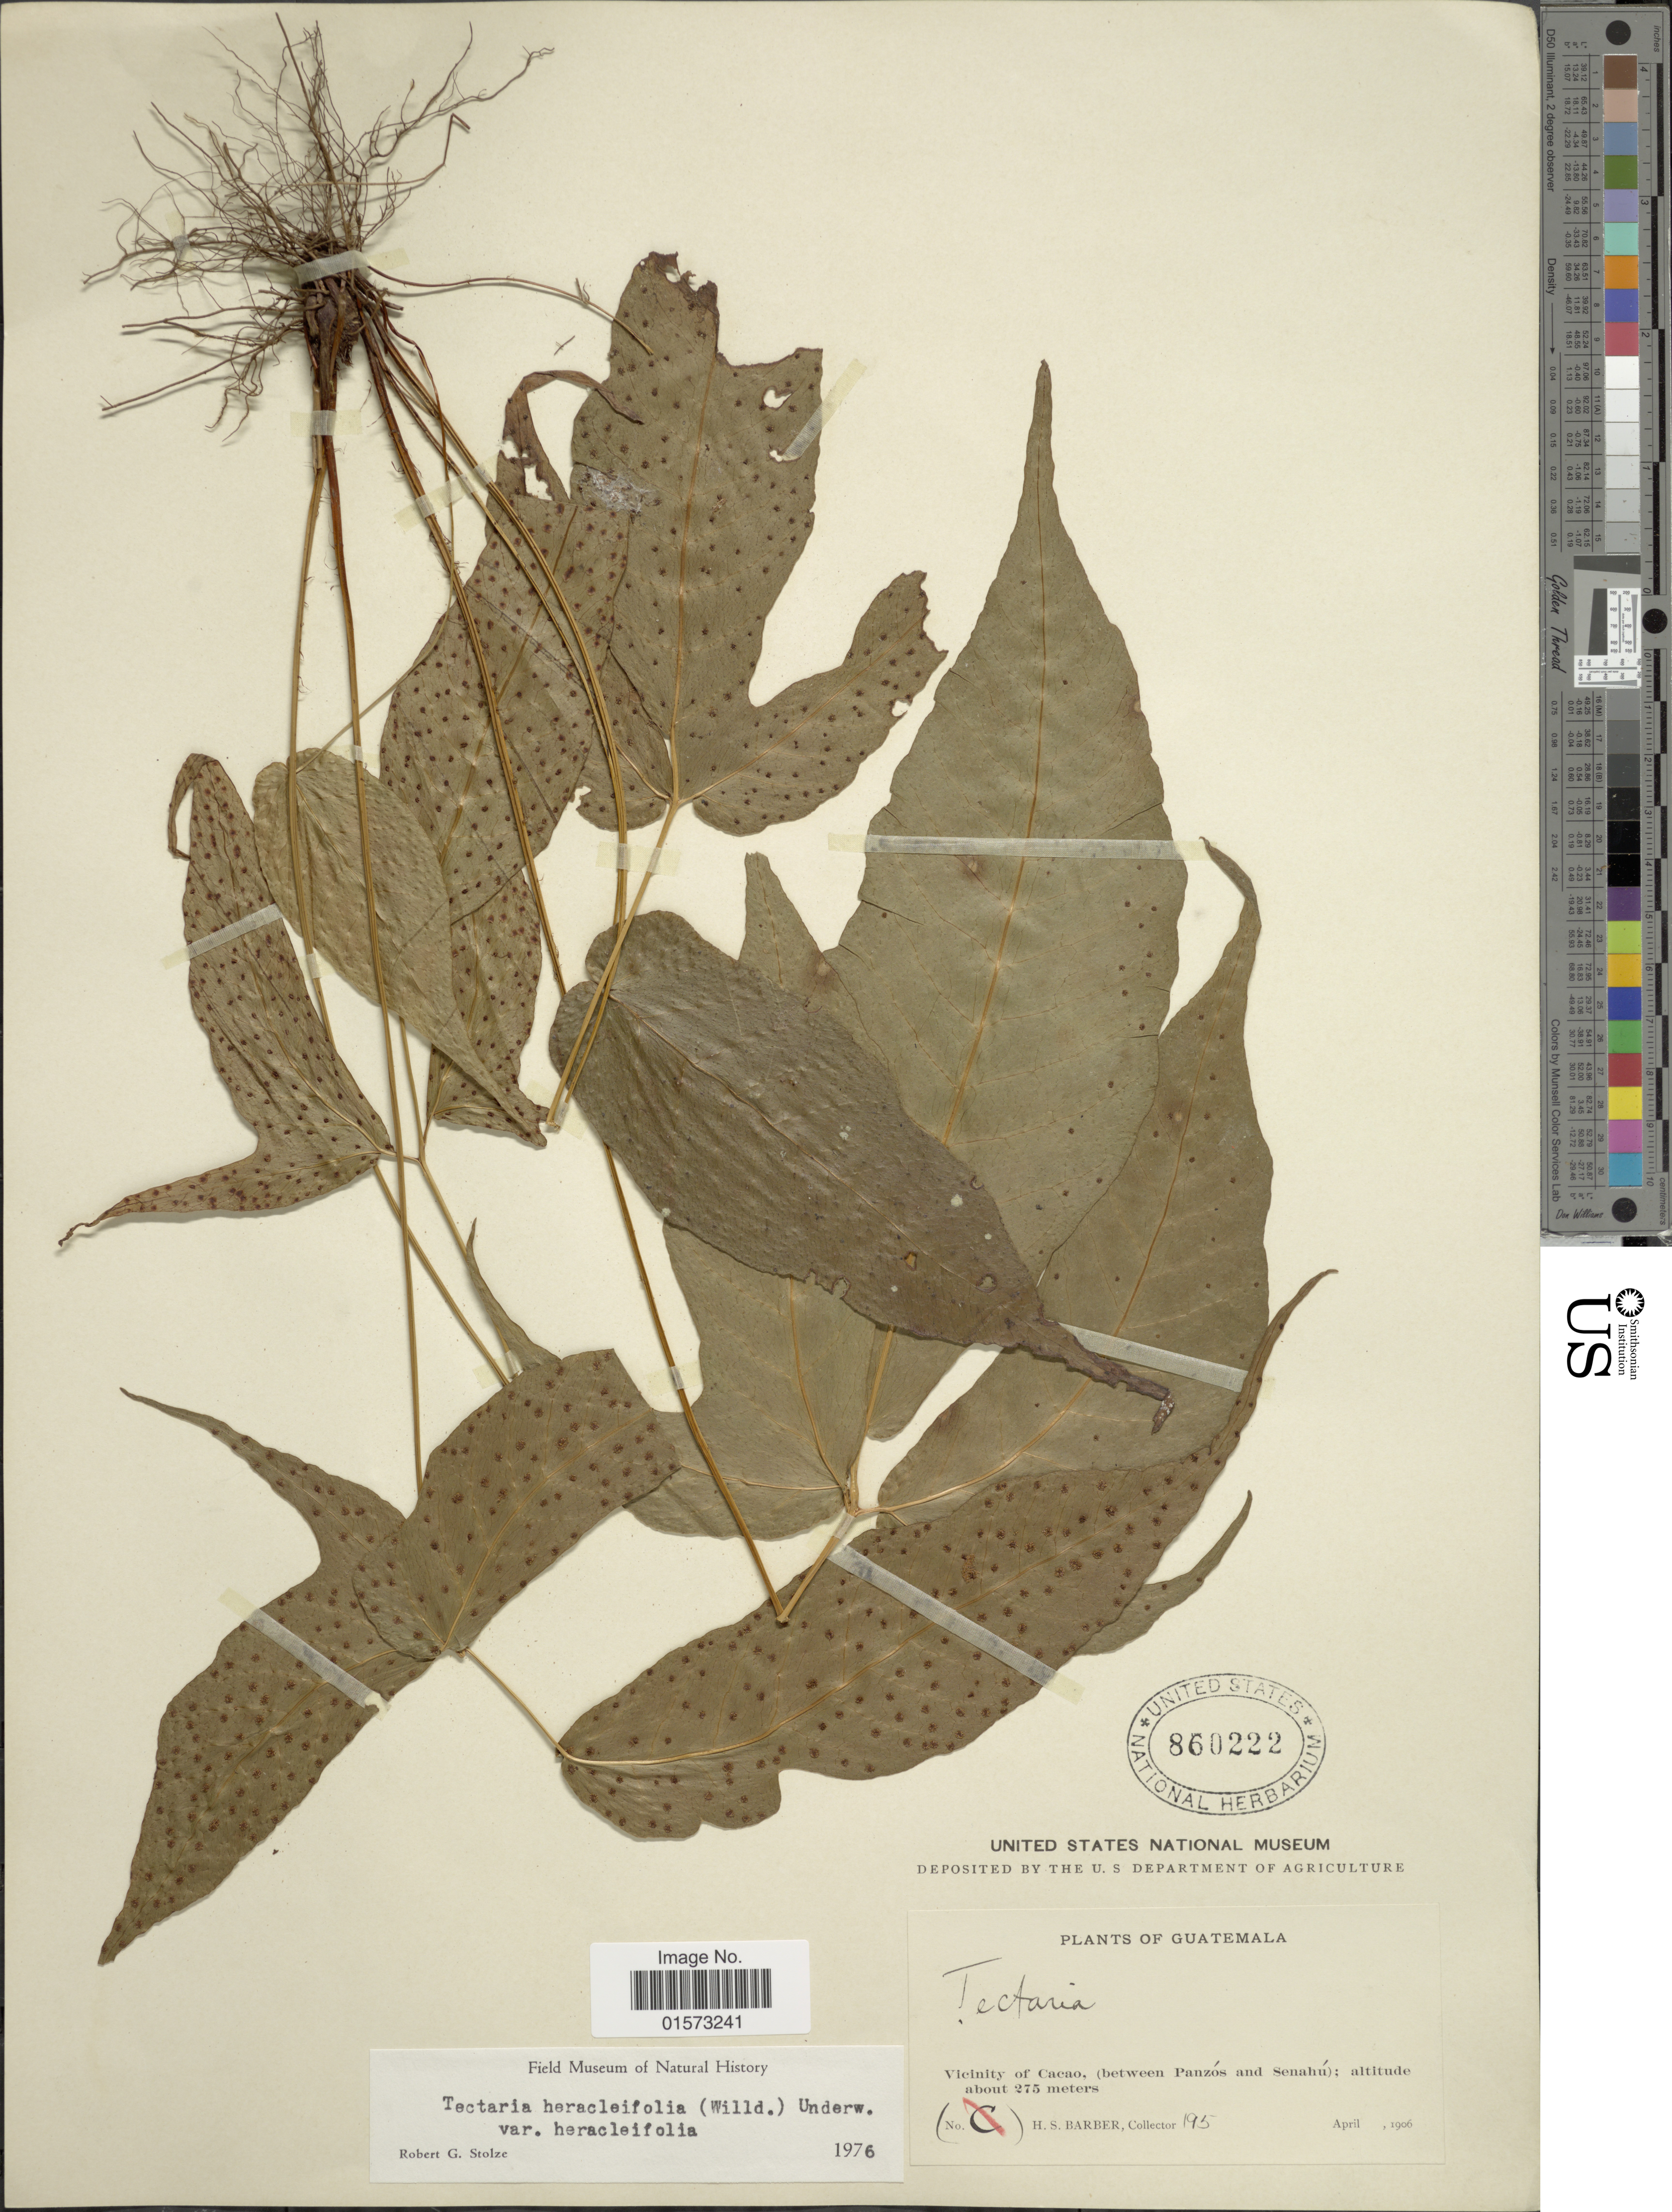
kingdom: Plantae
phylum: Tracheophyta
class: Polypodiopsida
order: Polypodiales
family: Tectariaceae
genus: Tectaria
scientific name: Tectaria heracleifolia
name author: (Willd.) Underw.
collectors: H. Barber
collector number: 195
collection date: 1906-04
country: Guatemala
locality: Vicinity of Cacao, (between Panzos and Senahu)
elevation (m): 275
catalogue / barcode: US 860222